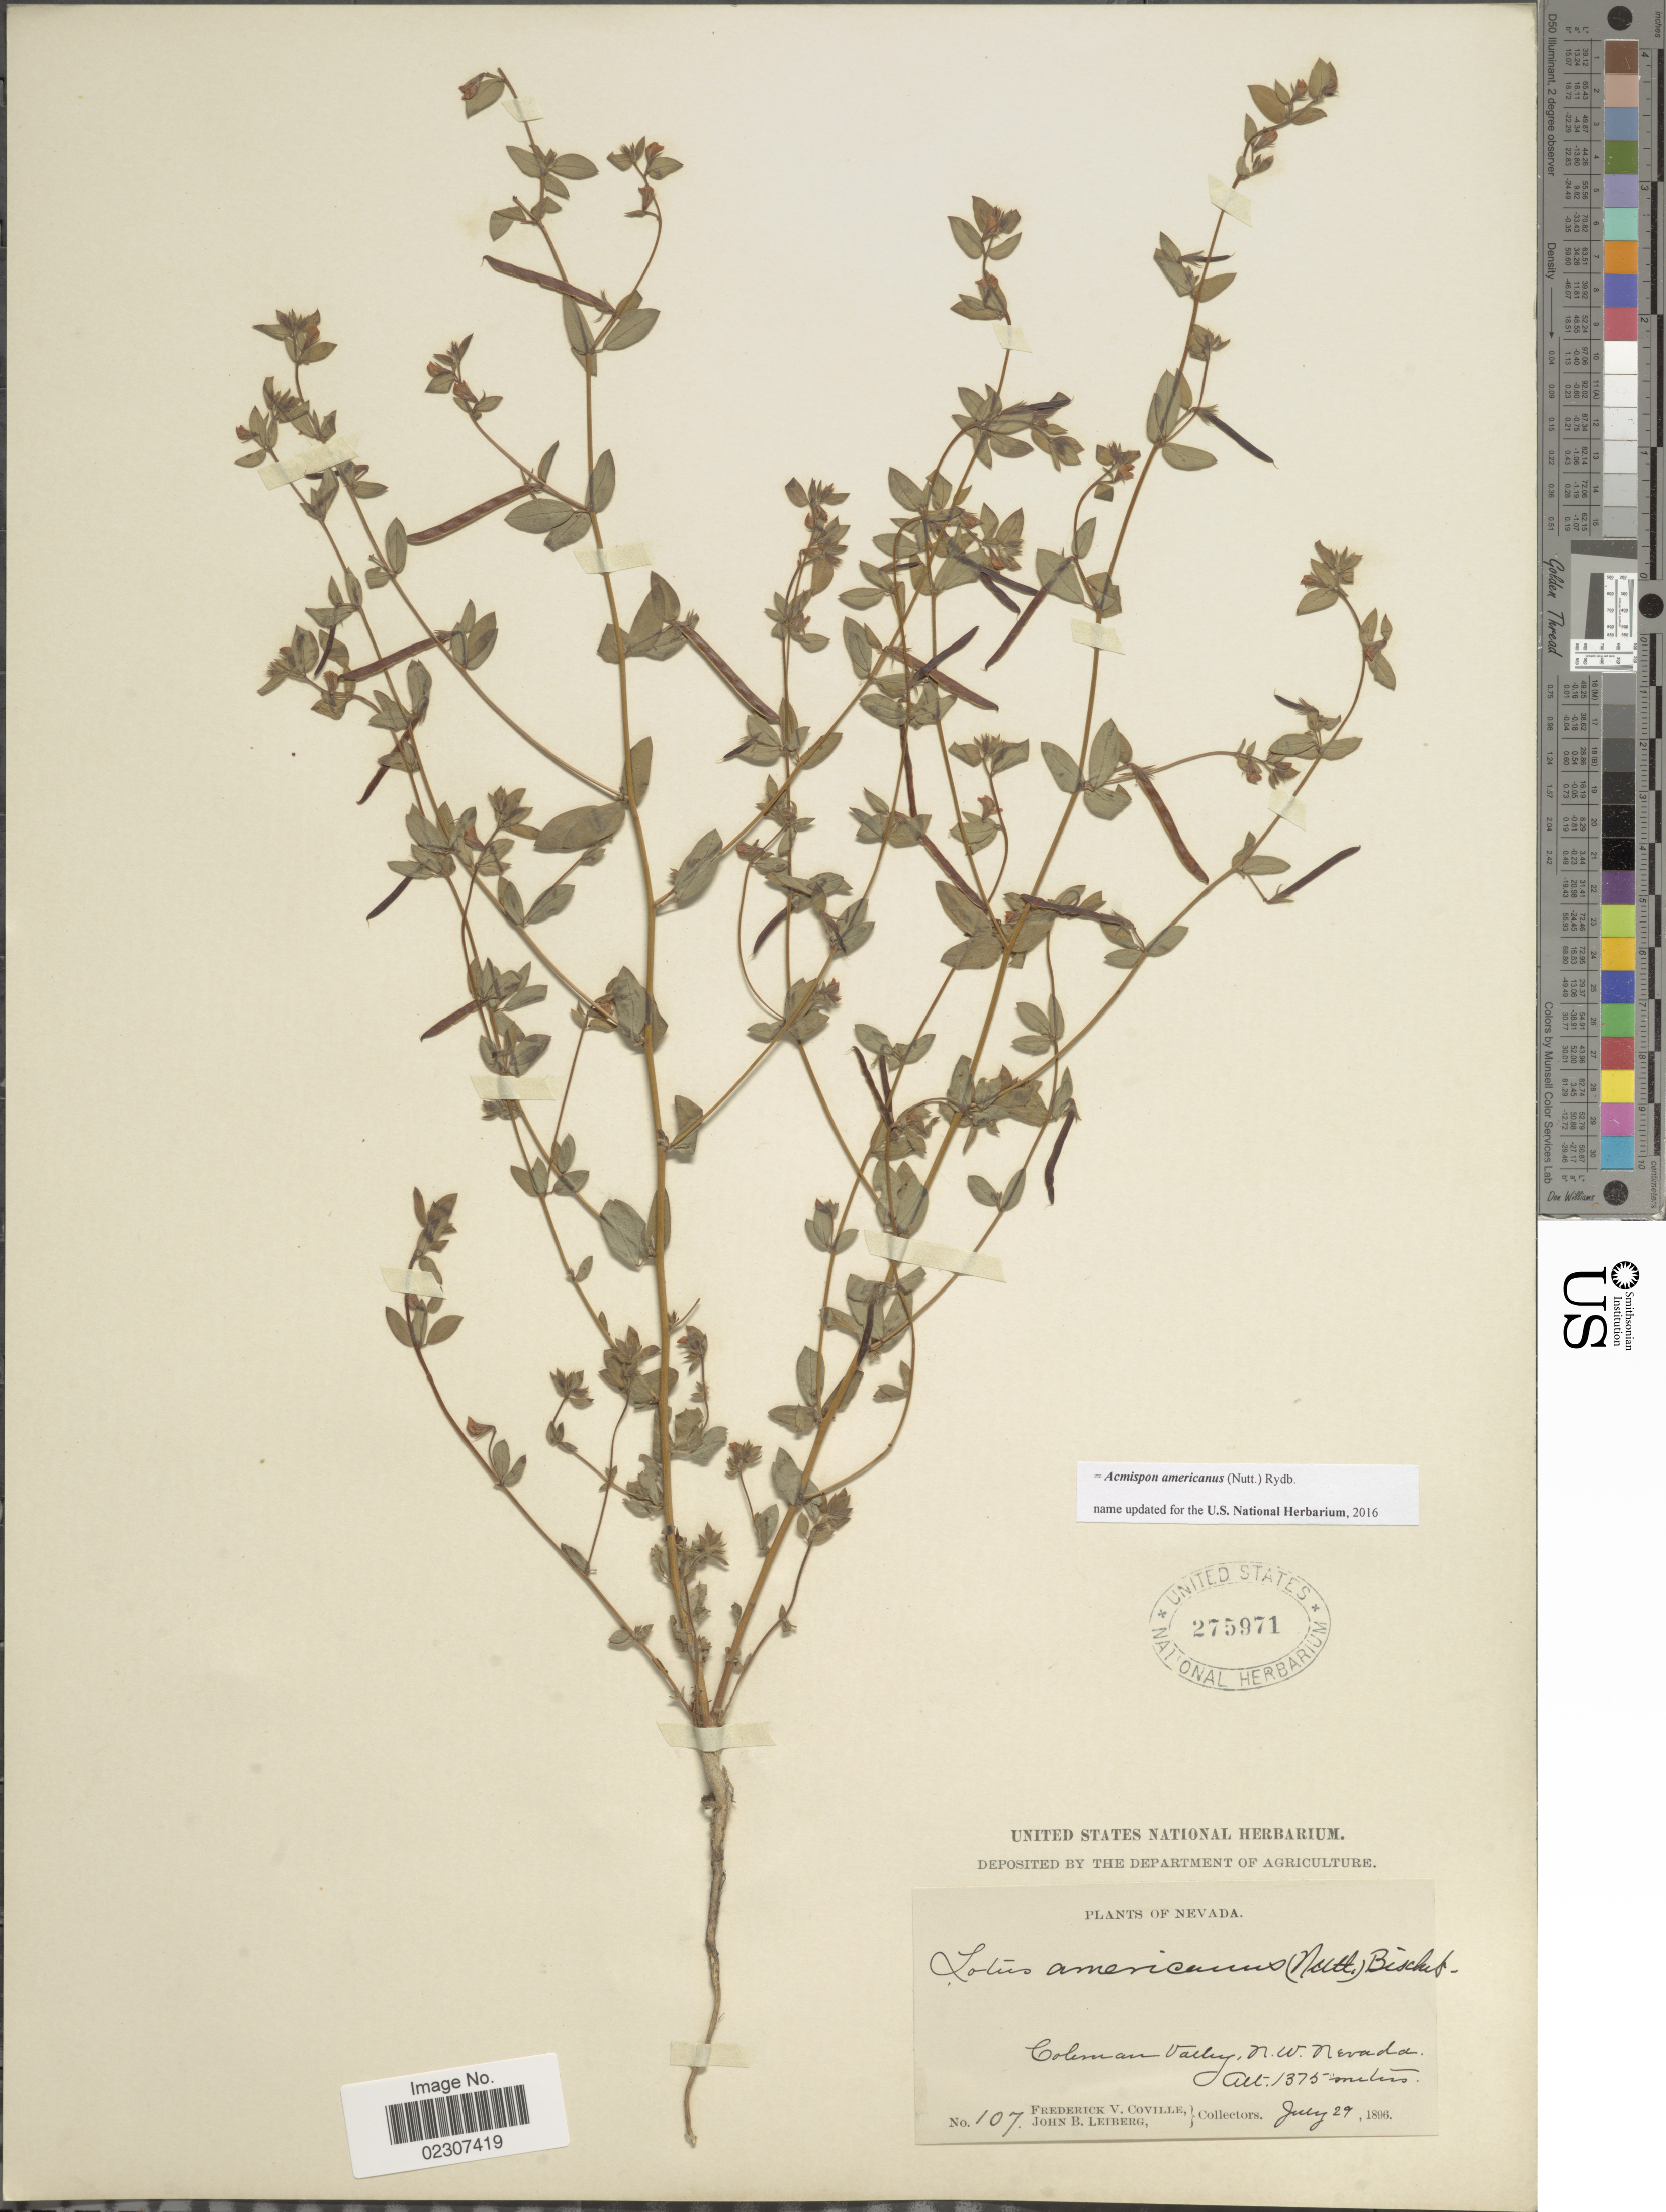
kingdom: Plantae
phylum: Tracheophyta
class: Magnoliopsida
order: Fabales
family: Fabaceae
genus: Acmispon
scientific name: Acmispon americanus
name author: (Nutt.) Rydb.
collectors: F. V. Coville & J. B. Leiberg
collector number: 107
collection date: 1896-07-29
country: United States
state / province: Nevada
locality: Nevada, Coleman Valley, N. W. Nevada.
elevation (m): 1375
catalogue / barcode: US 275971